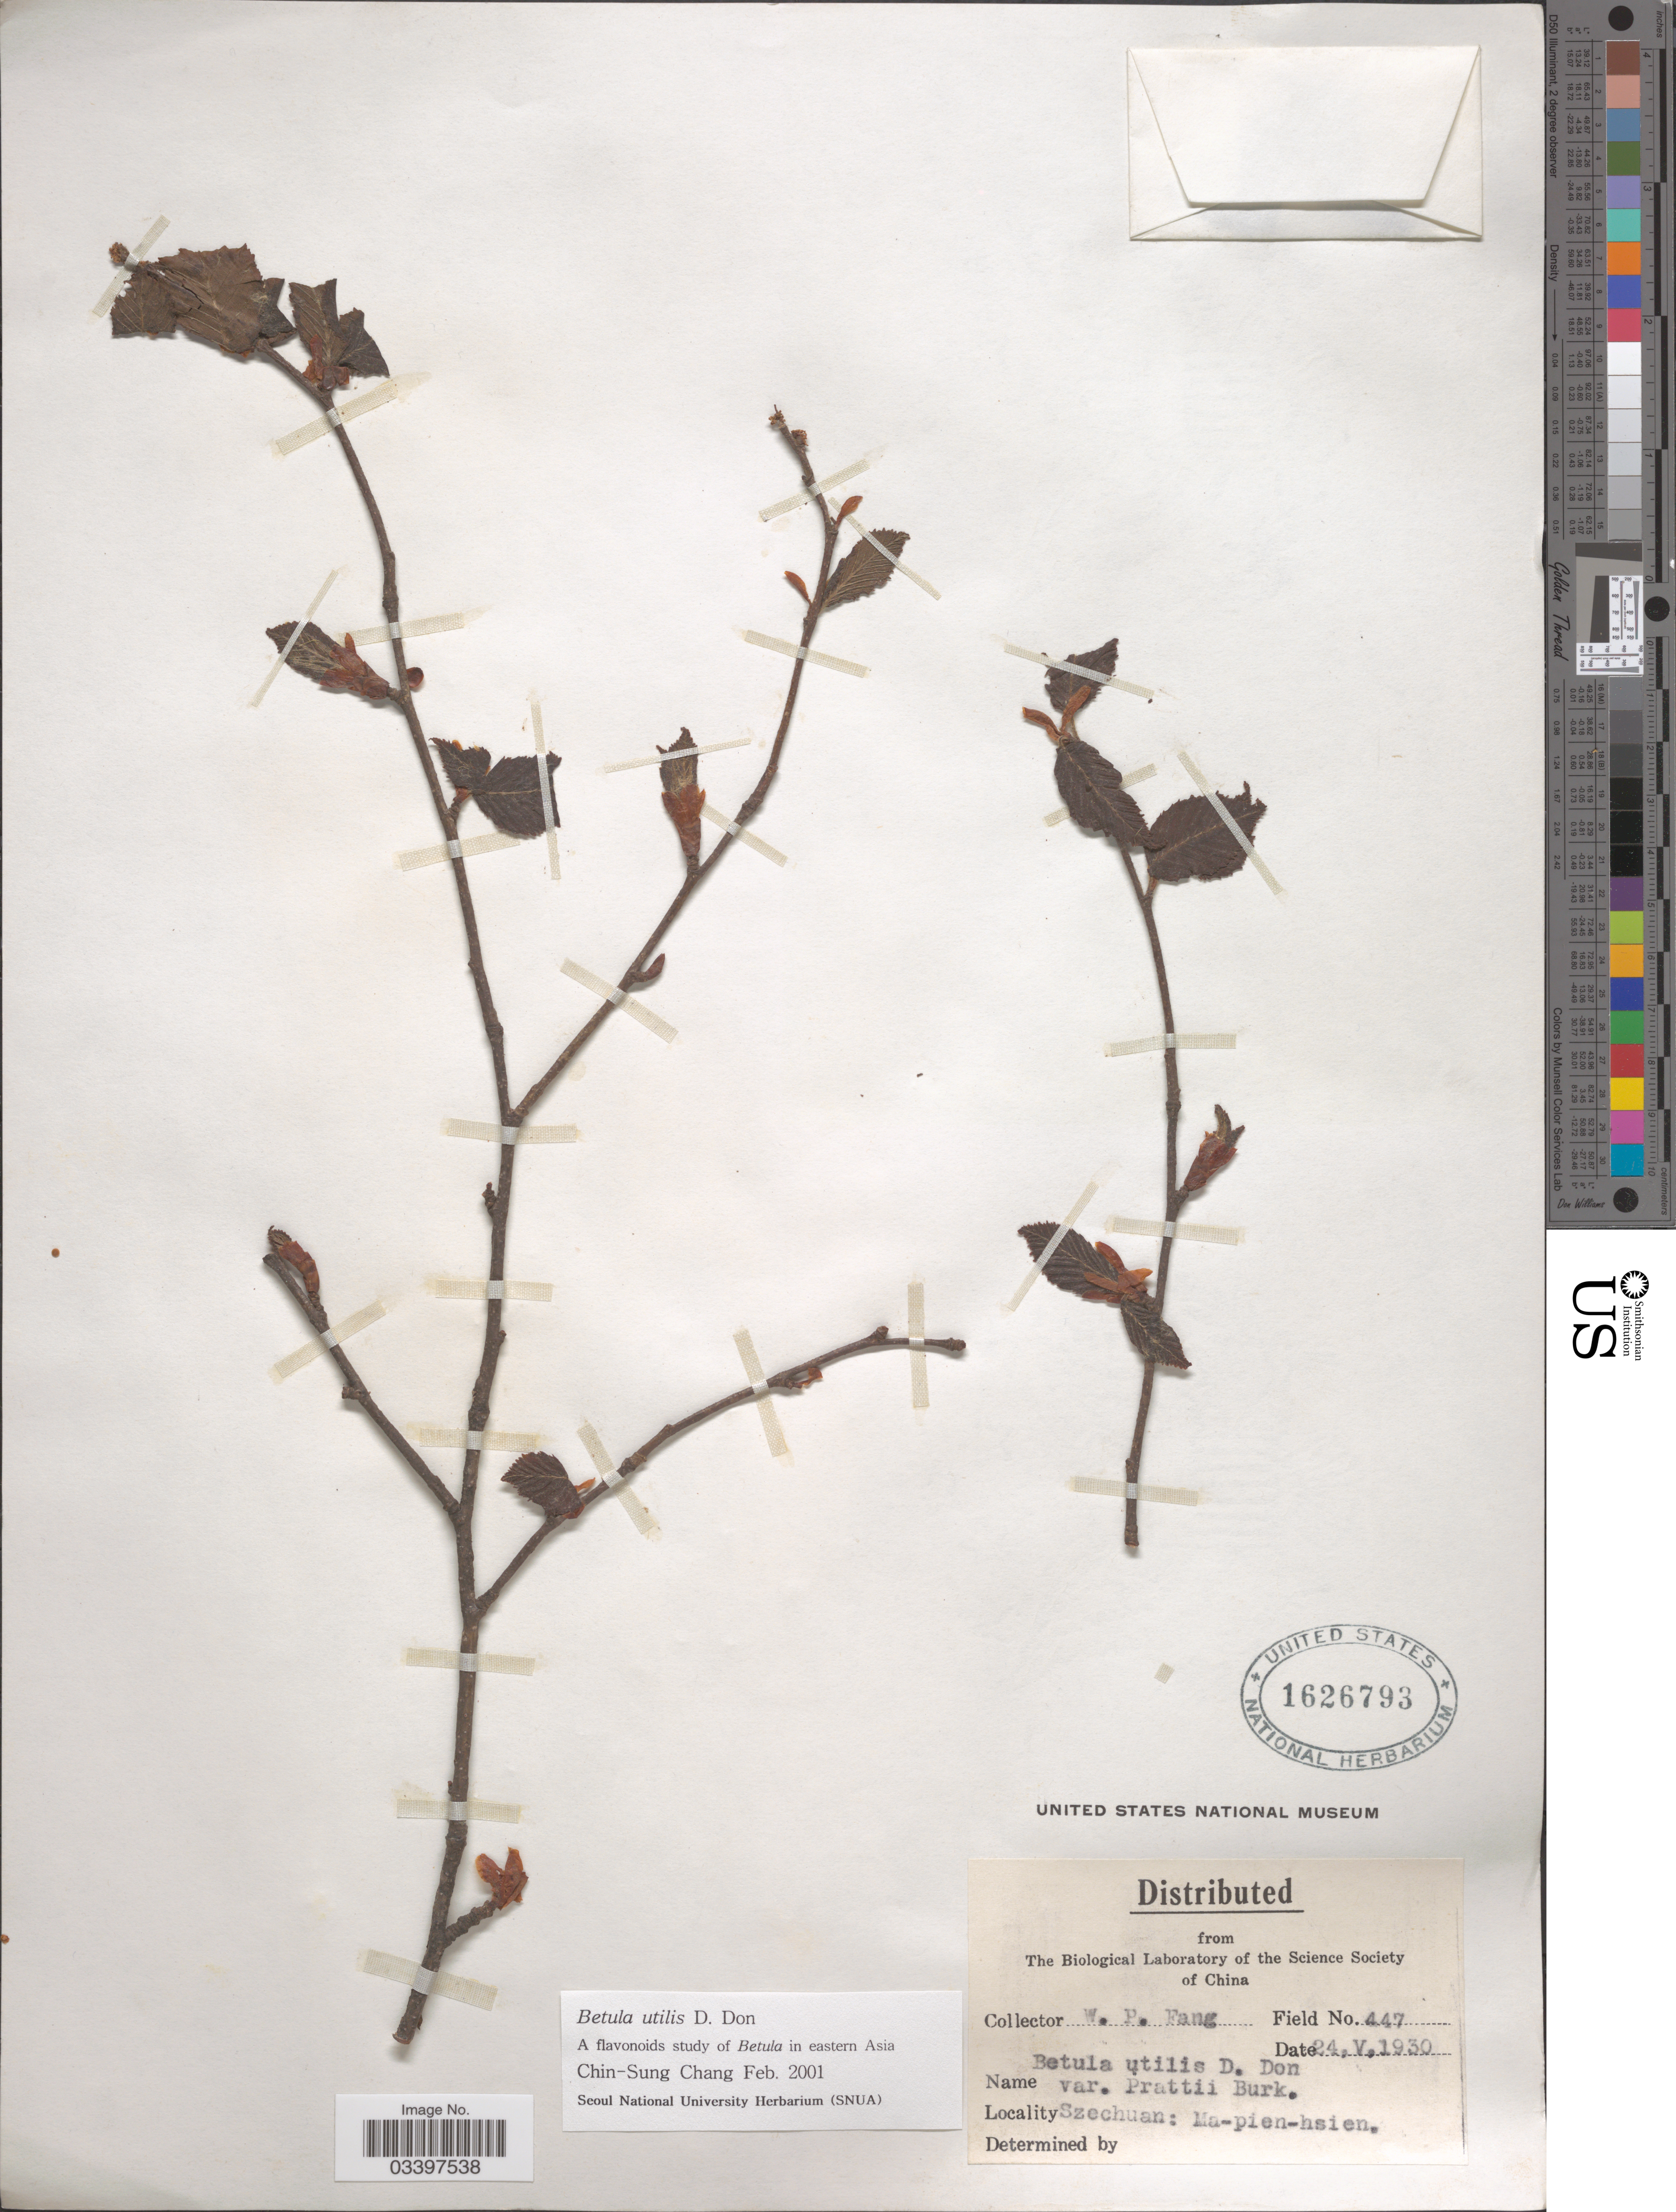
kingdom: Plantae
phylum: Tracheophyta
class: Magnoliopsida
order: Fagales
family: Betulaceae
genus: Betula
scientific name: Betula utilis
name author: D. Don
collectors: W. P. Fang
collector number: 447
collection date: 1930-05-24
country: China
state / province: Sichuan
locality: Szechuan: Ma-pien-hsien.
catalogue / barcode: US 1626793